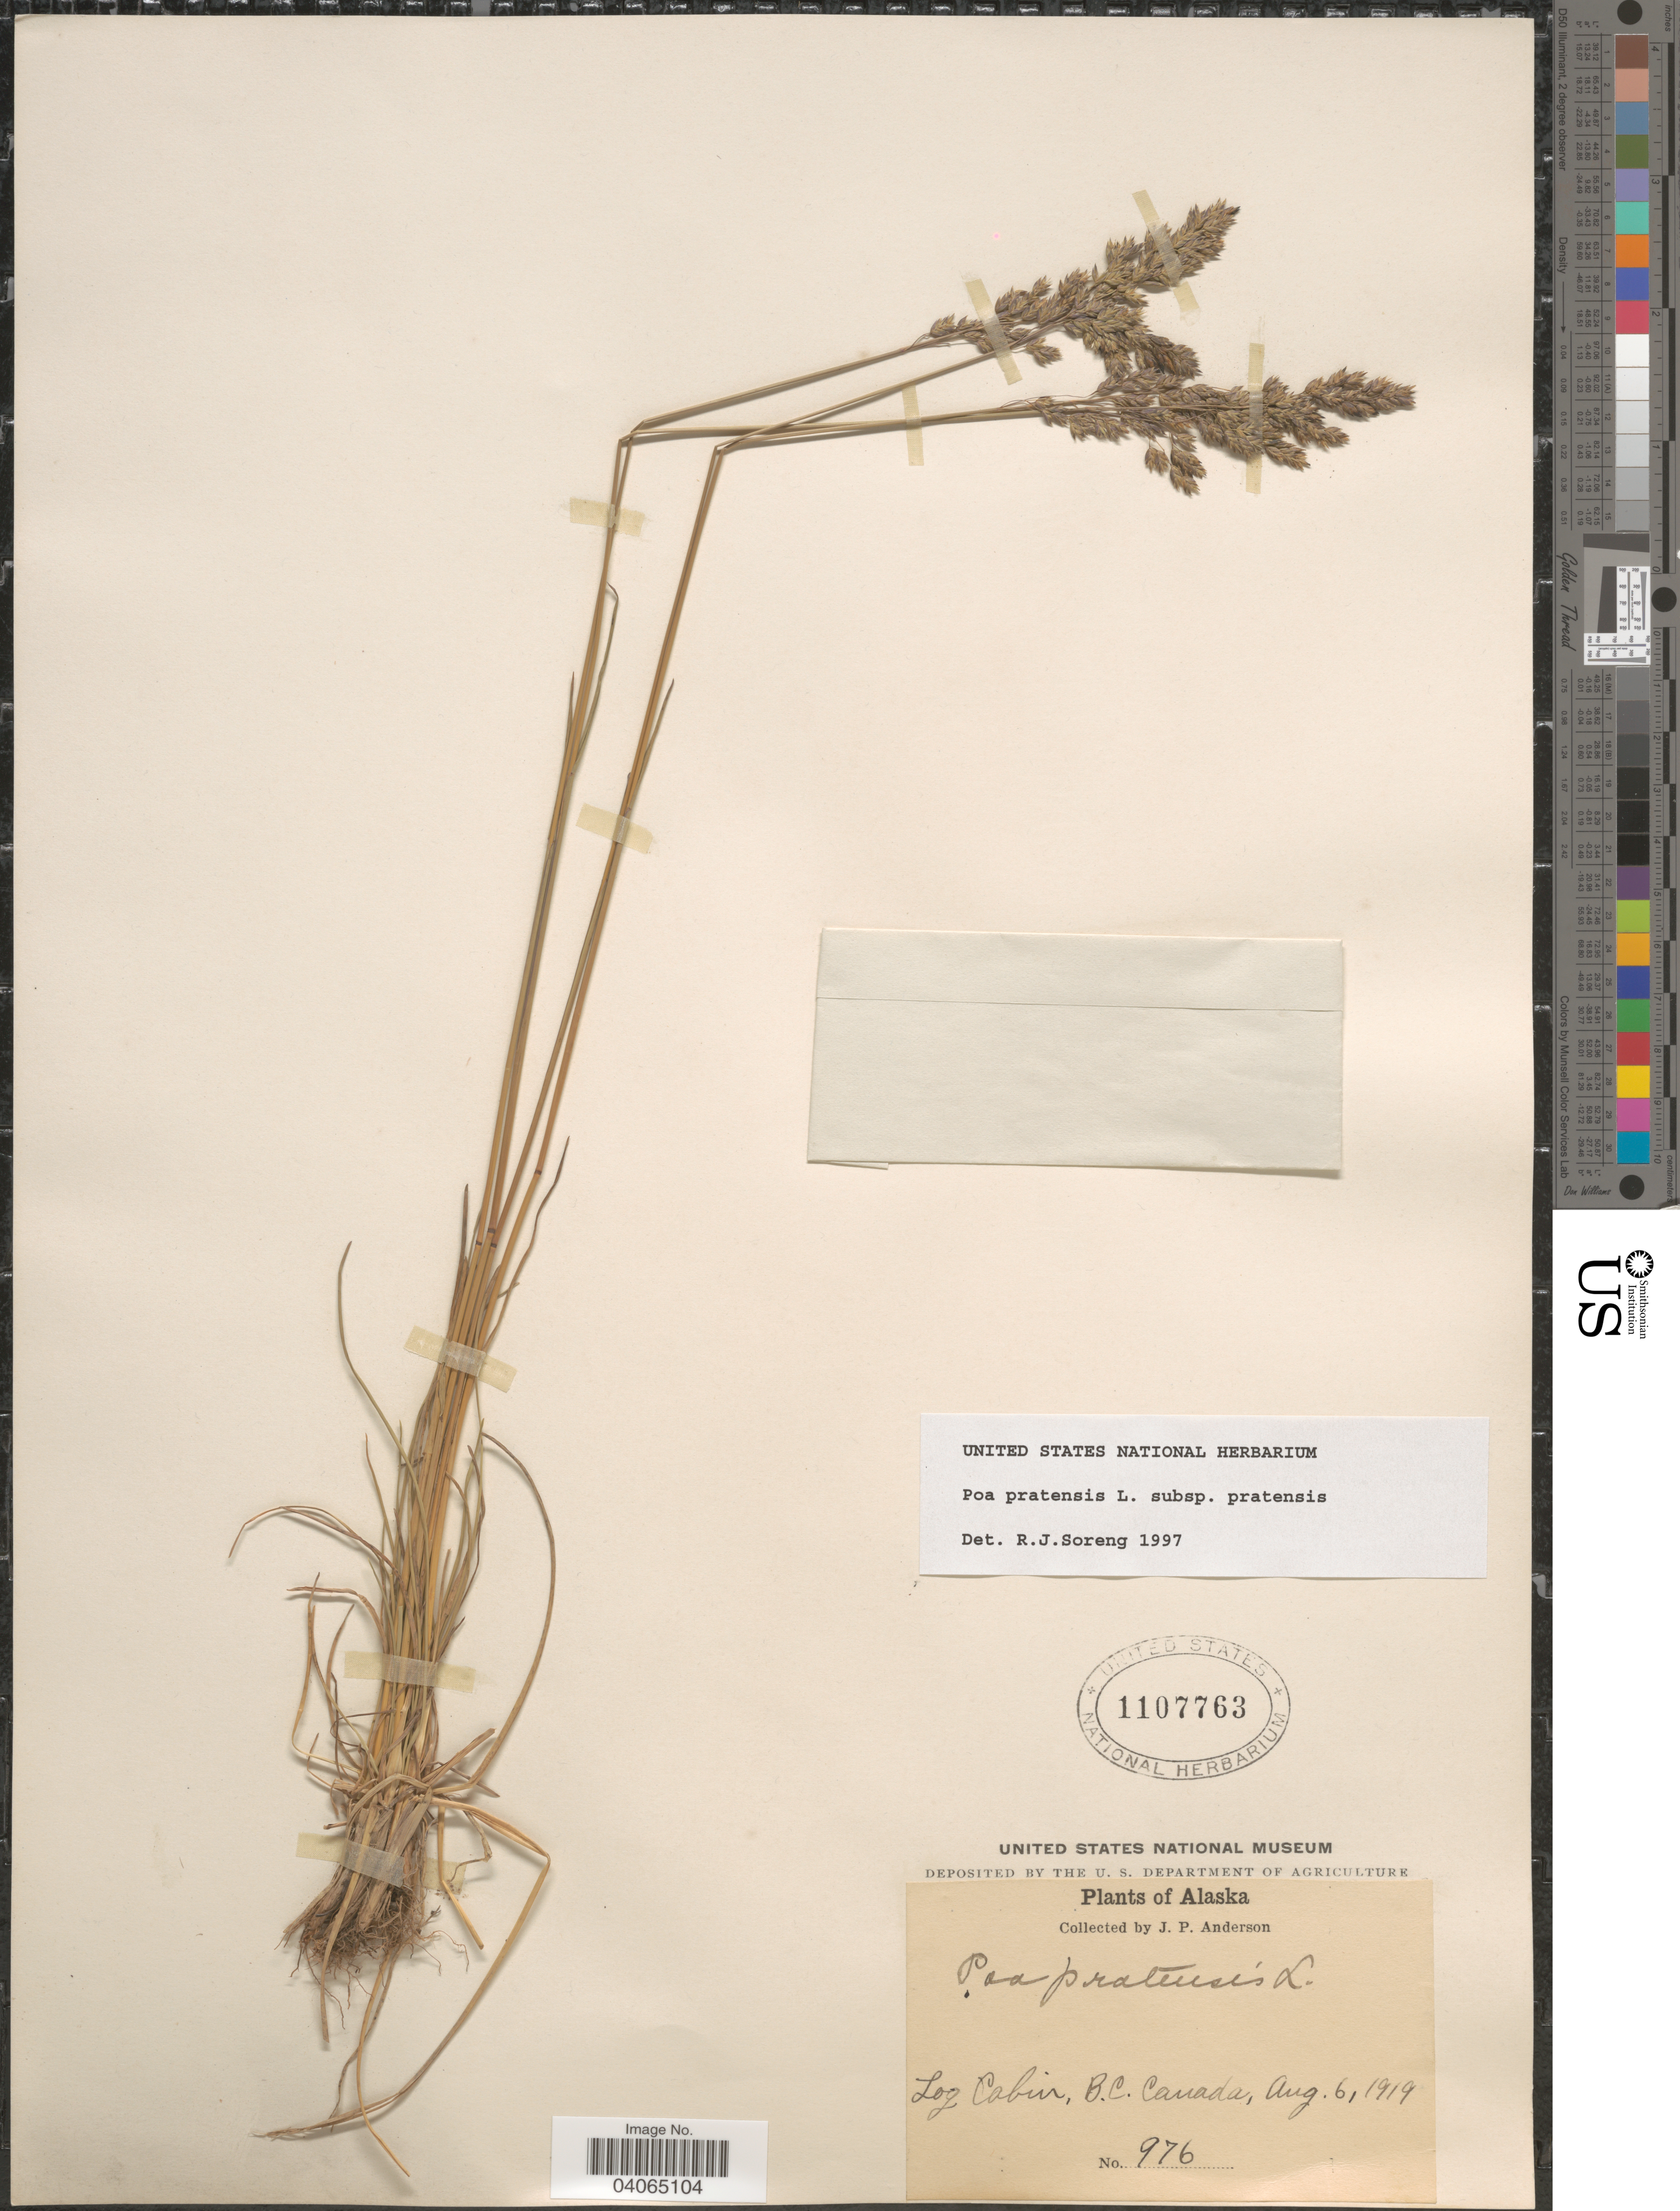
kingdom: Plantae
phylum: Tracheophyta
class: Liliopsida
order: Poales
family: Poaceae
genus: Poa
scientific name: Poa pratensis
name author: L.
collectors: J. P. Anderson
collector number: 976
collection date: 1919-08-06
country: Canada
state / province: British Columbia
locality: Log Cabin.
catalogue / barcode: US 1107763